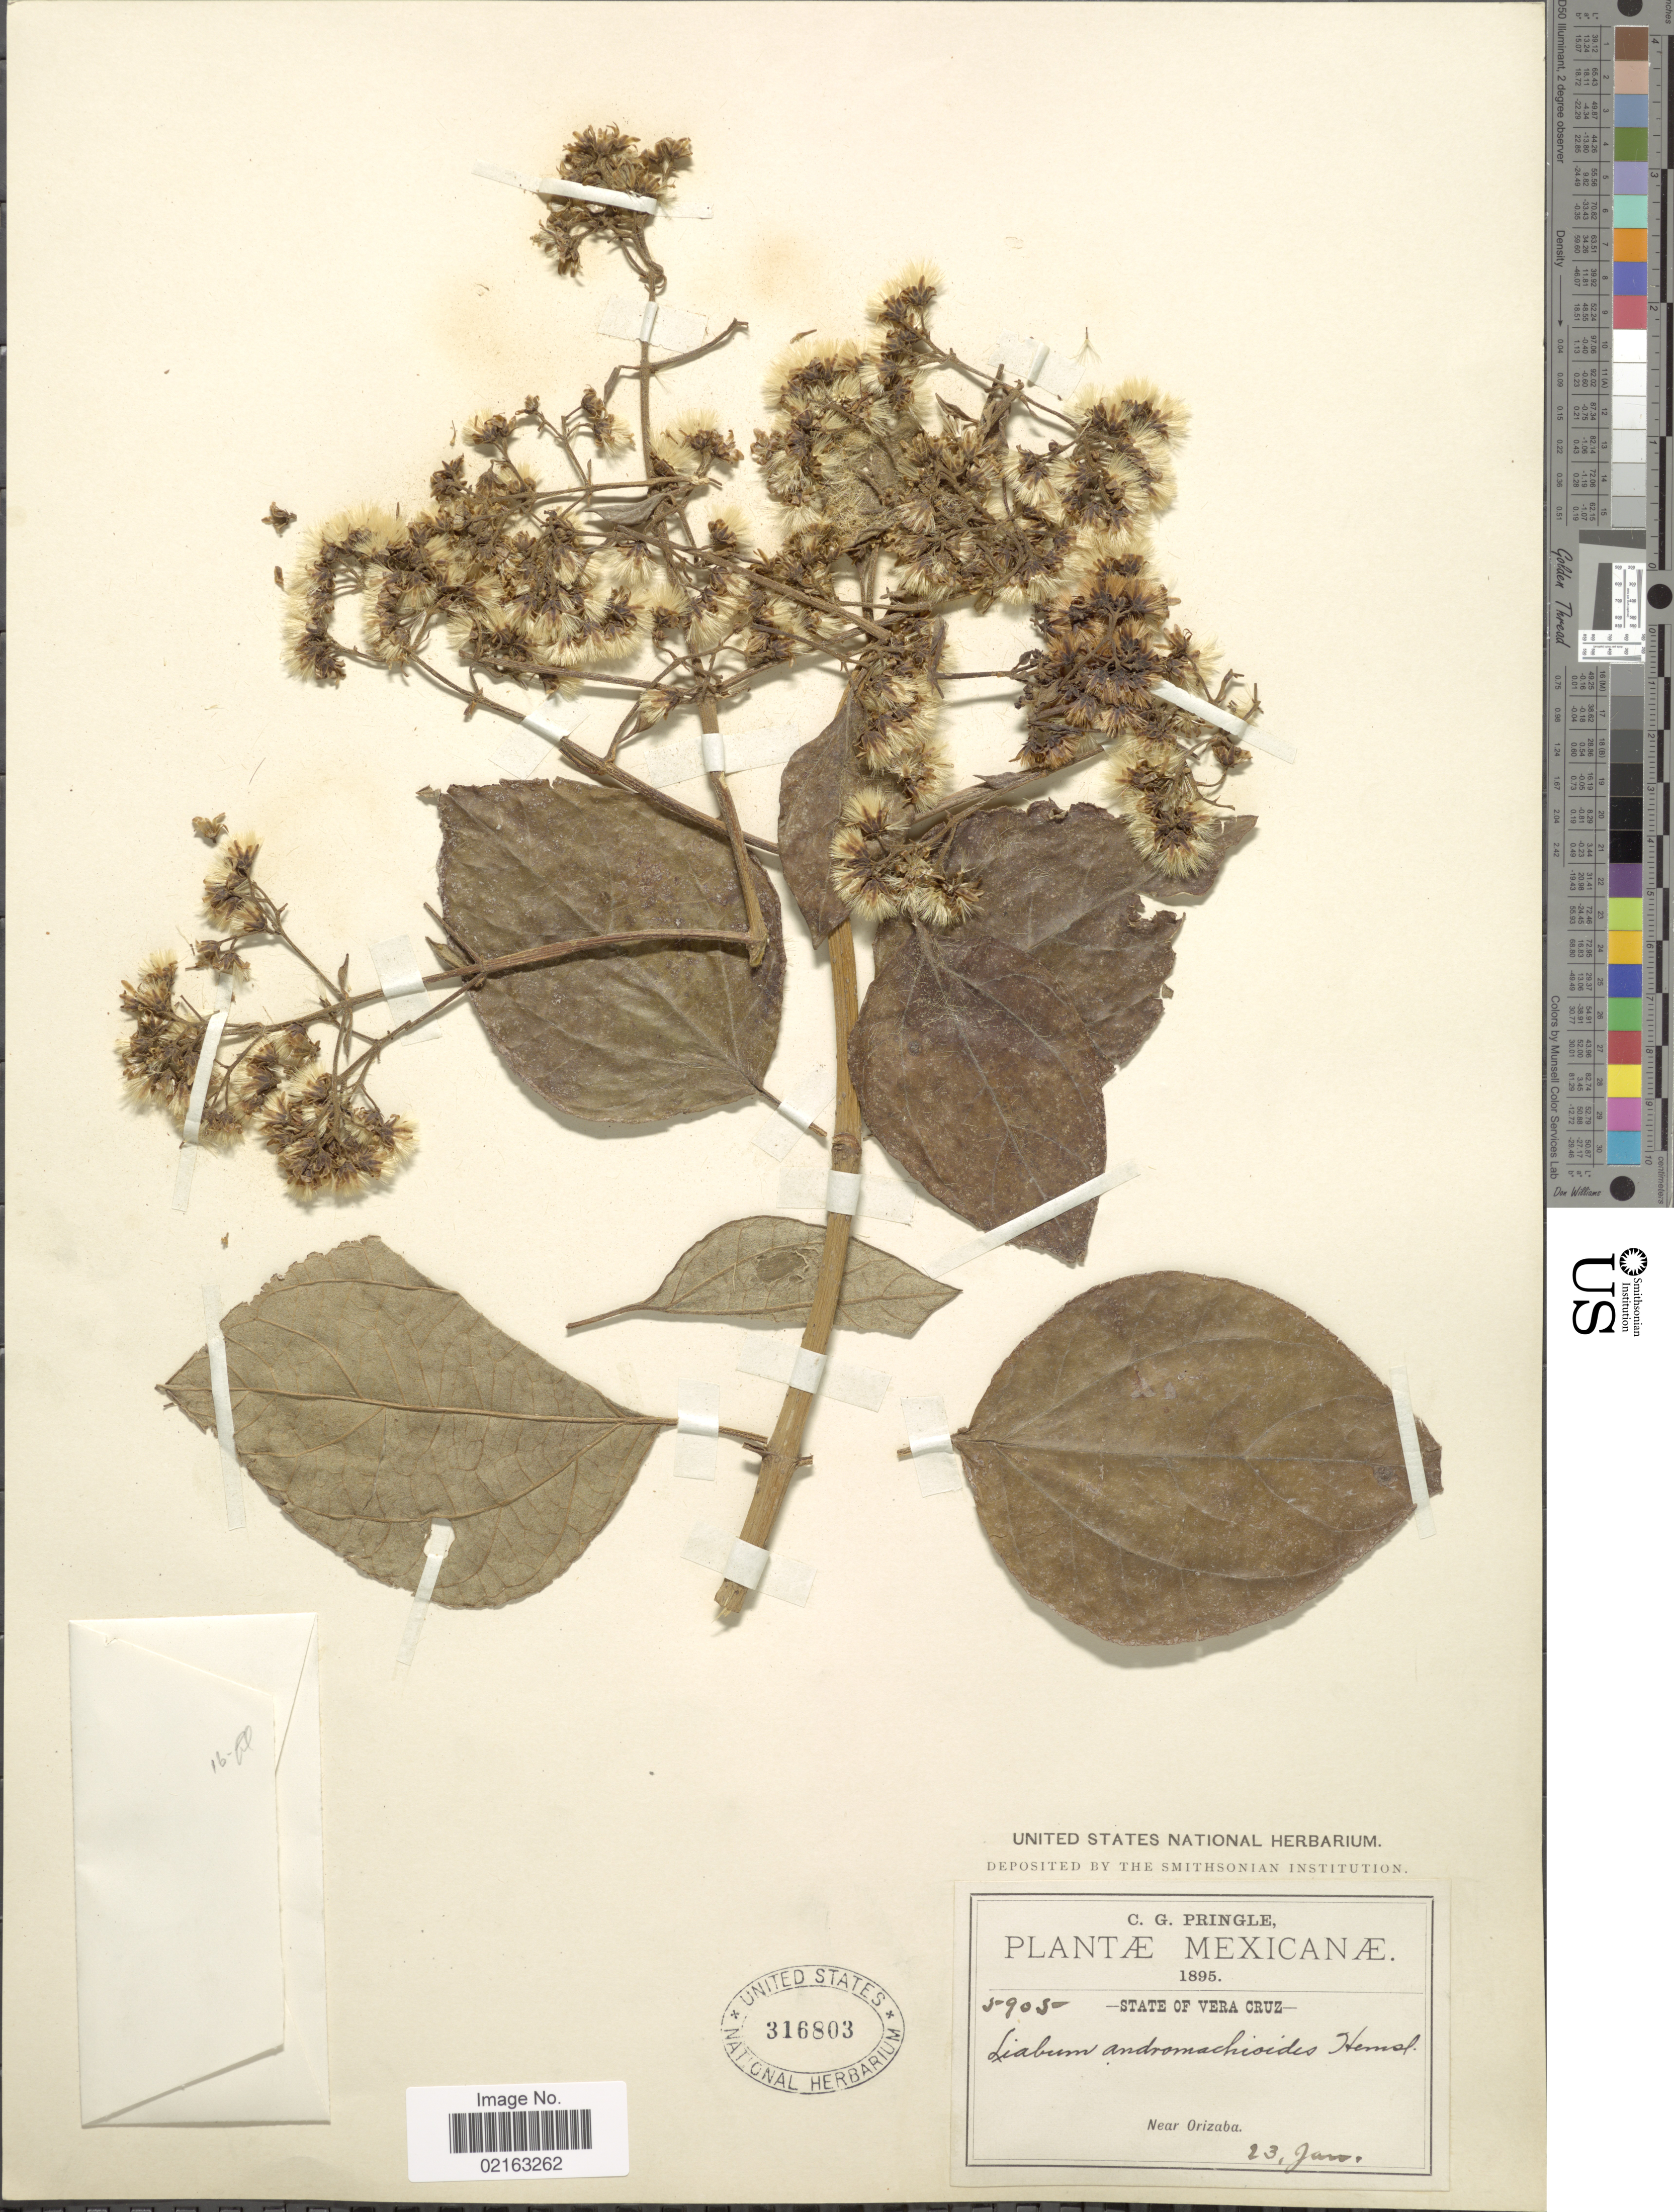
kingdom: Plantae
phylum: Tracheophyta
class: Magnoliopsida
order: Asterales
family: Asteraceae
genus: Sinclairia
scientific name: Sinclairia andromachioides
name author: Hemsl.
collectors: C. G. Pringle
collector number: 5905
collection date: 1895-01-23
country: Mexico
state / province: Veracruz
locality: State of Vera Cruz. Near Orizaba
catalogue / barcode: US 316803